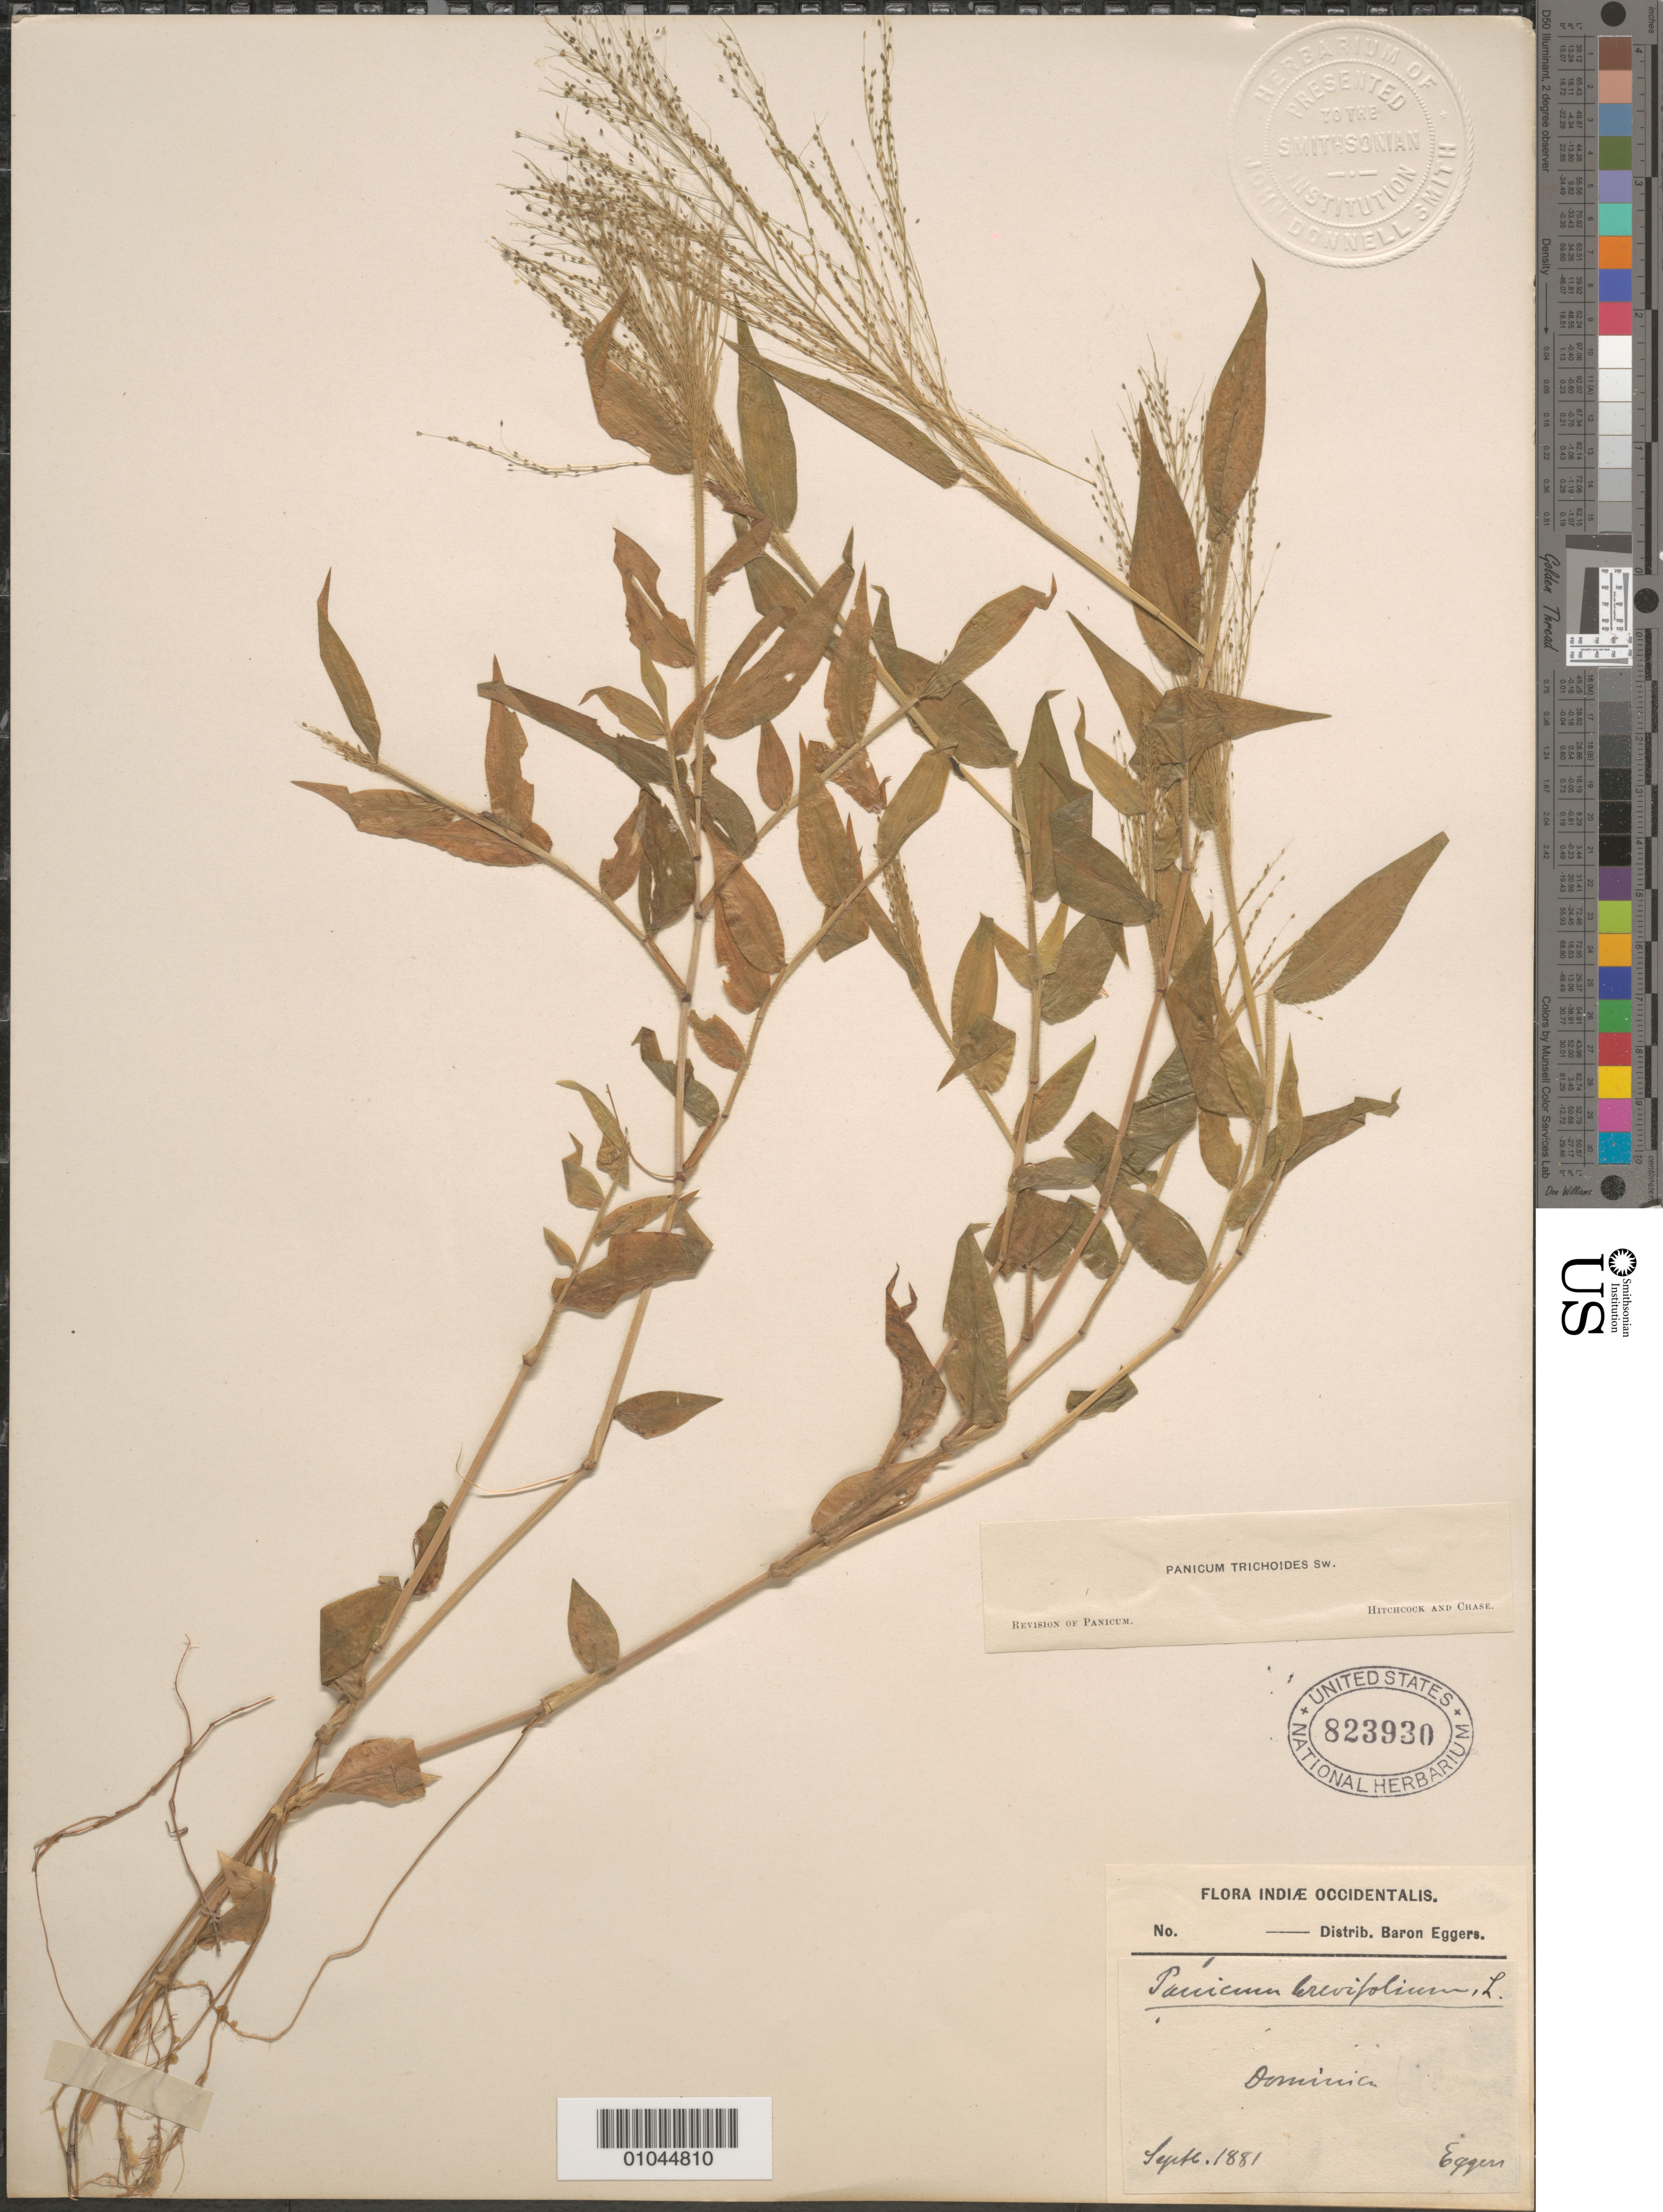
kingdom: Plantae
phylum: Tracheophyta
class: Liliopsida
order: Poales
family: Poaceae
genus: Panicum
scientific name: Panicum trichoides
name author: Sw.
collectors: H. F. A. von Eggers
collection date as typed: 06 Sep 1881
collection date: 1881-09-06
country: Dominica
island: Dominica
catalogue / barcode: US 823930